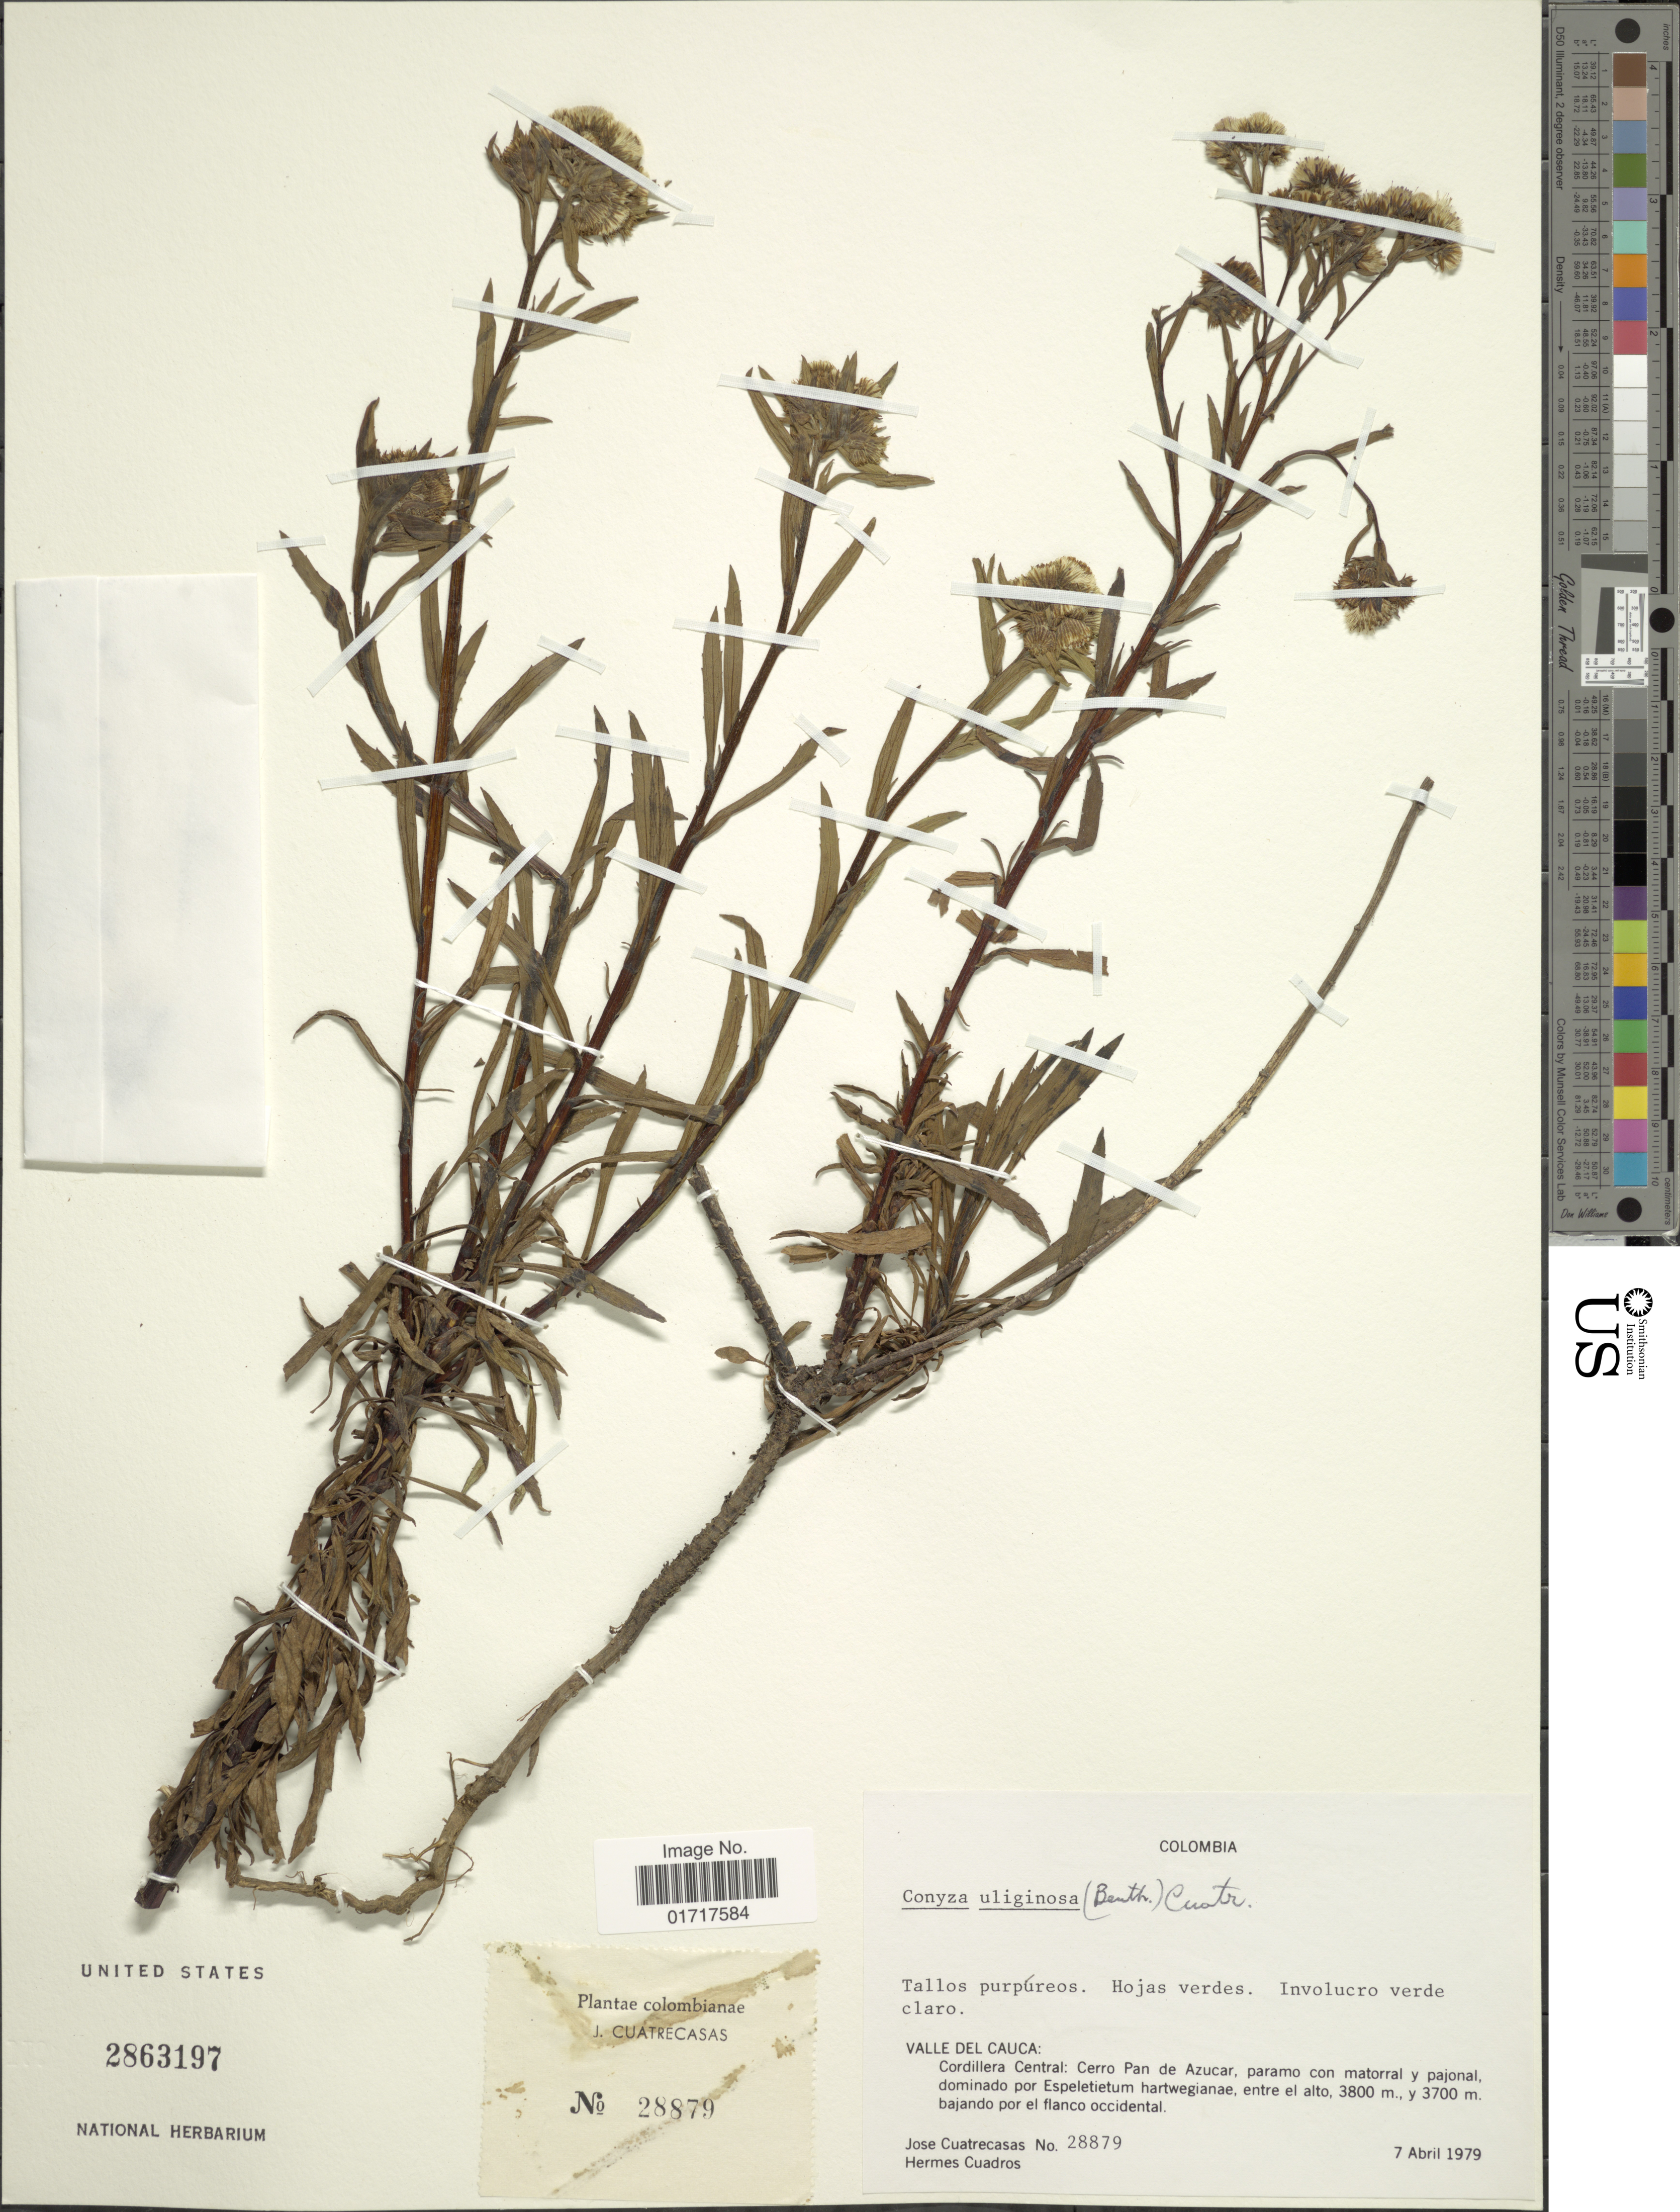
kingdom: Plantae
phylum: Tracheophyta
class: Magnoliopsida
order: Asterales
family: Asteraceae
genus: Conyza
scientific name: Conyza uliginosa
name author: (Benth.) Cuatrec.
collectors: J. Cuatrecasas & H. Cuadros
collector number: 28879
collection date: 1979-04-07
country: Colombia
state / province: Valle del Cauca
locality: Valle del Cauca: Cordillera Central: Cerro Pan de Azucar, paramo con matorral y pajonal.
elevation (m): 3700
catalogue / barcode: US 2863197